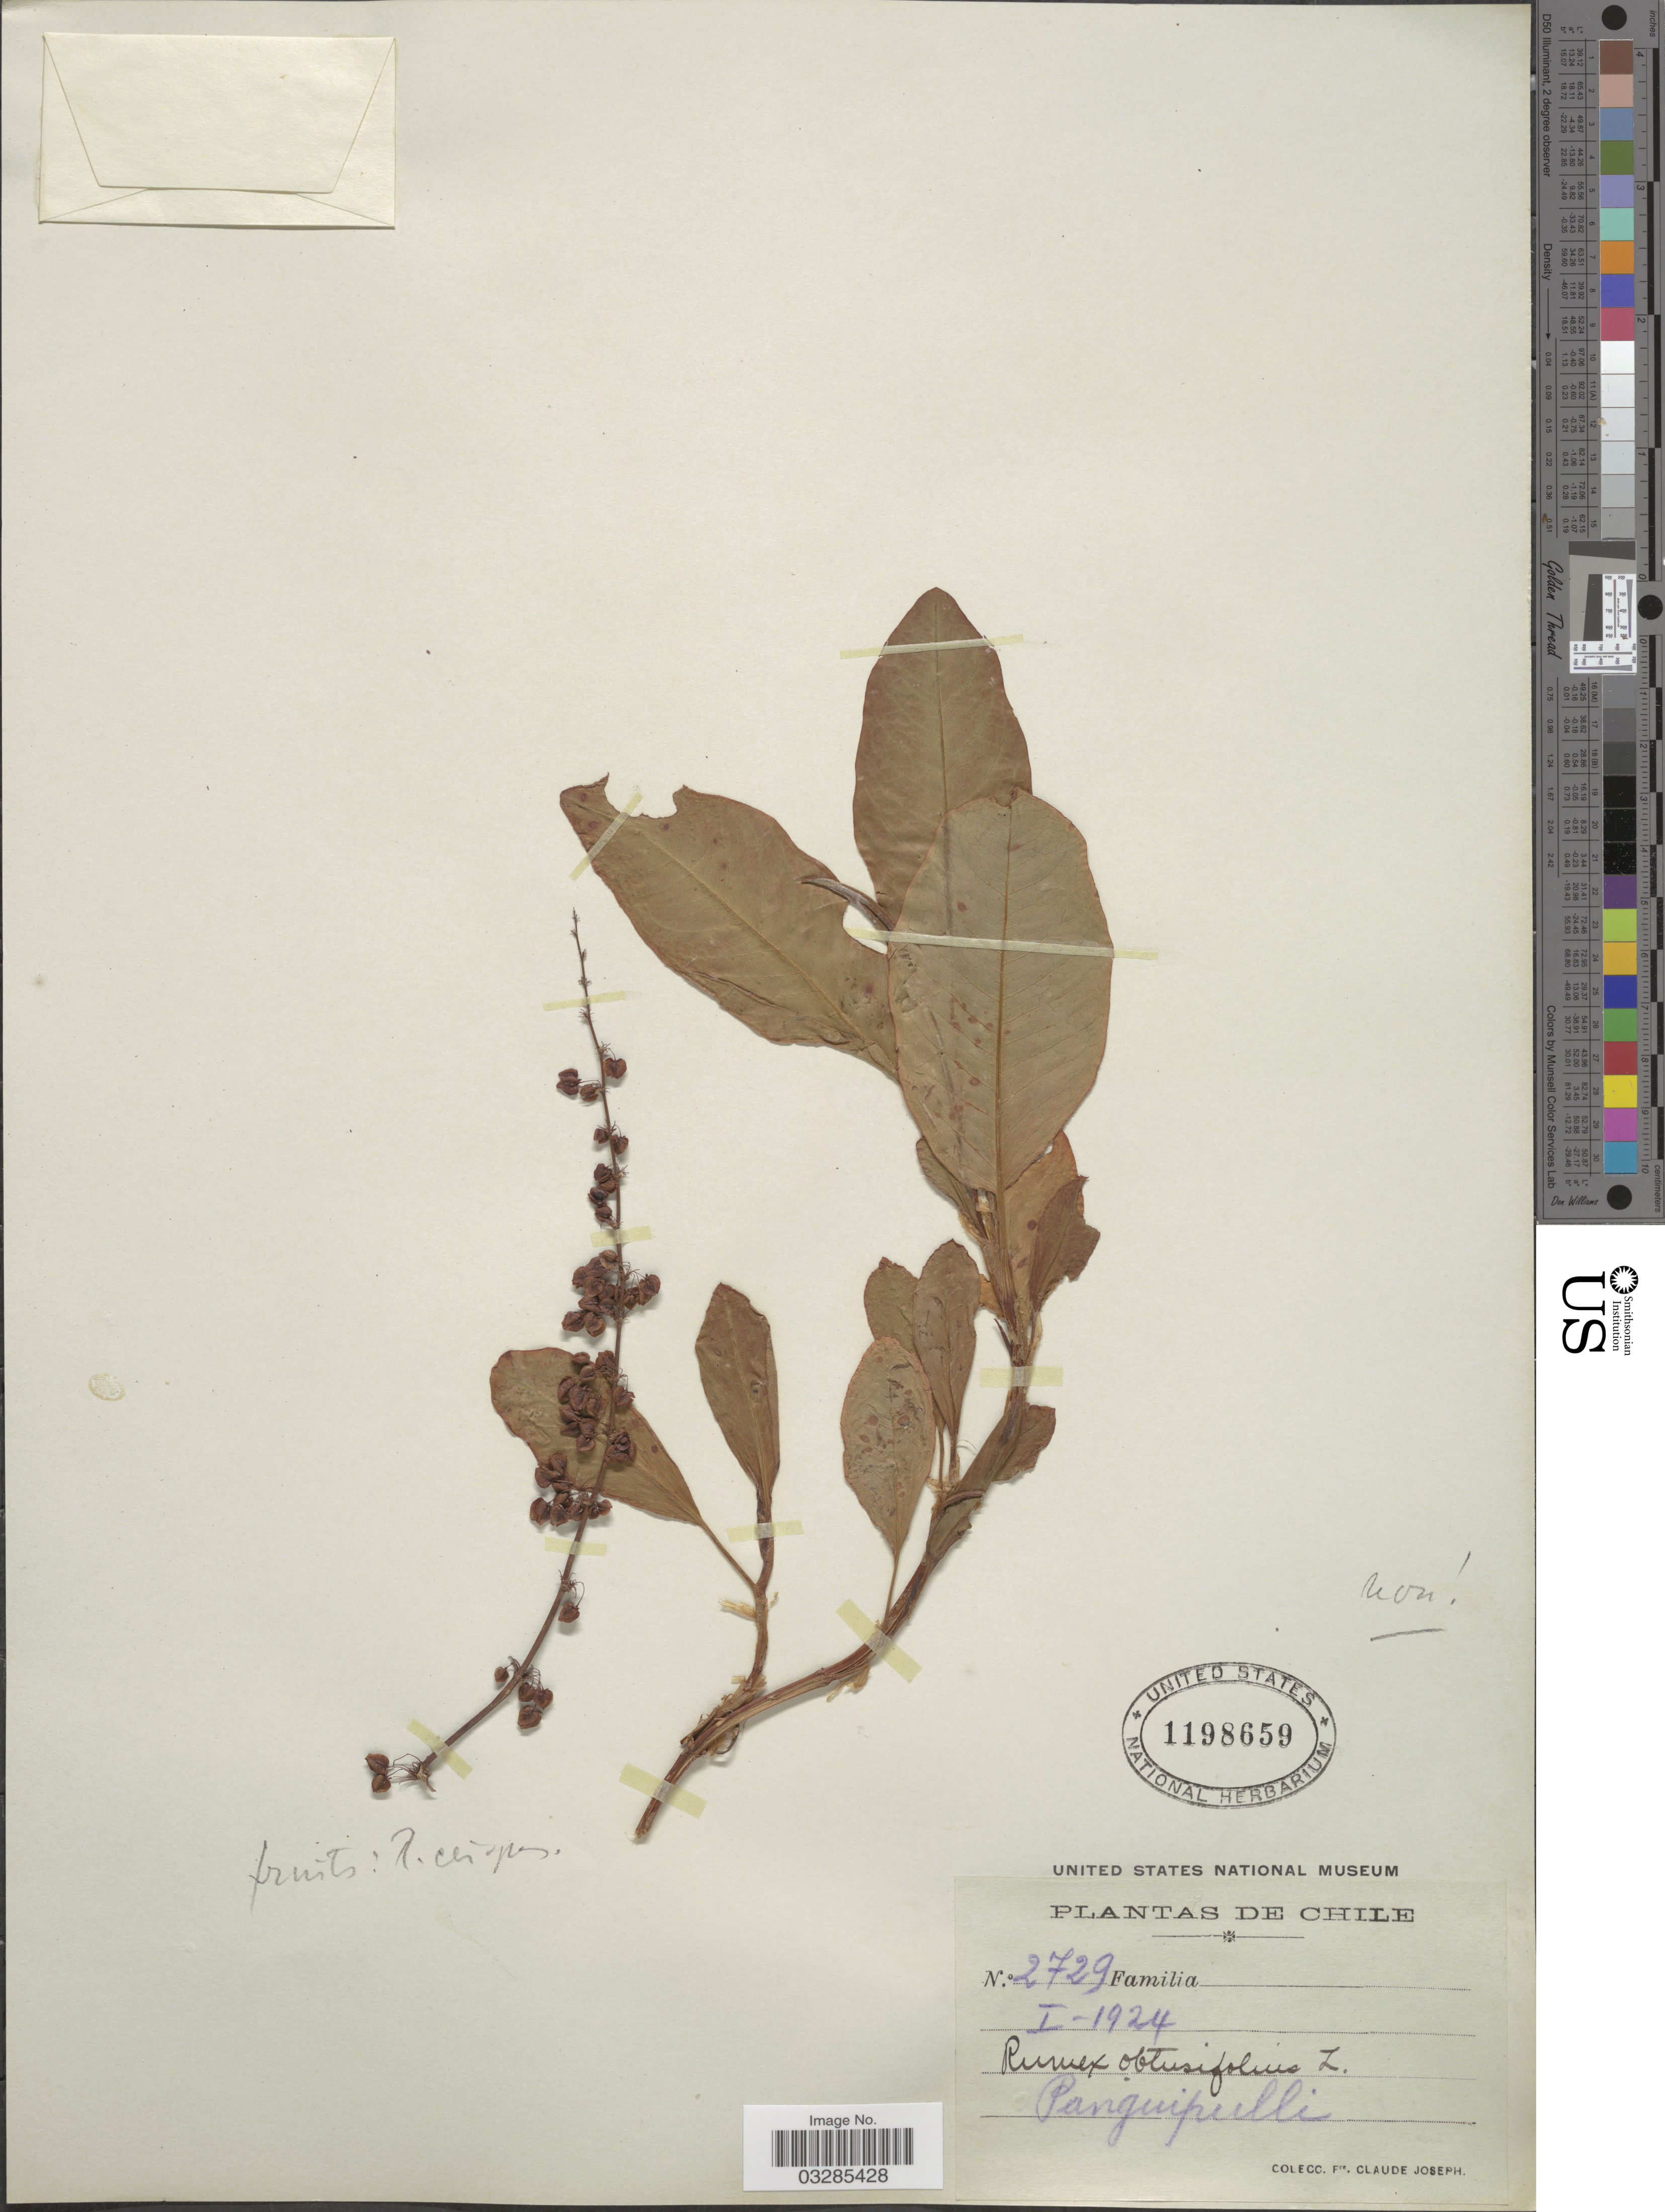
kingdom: Plantae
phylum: Tracheophyta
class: Magnoliopsida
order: Caryophyllales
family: Polygonaceae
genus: Rumex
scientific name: Rumex sp.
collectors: Bro. Claude-Joseph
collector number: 2729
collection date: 1924-01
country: Chile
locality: Panguipulli.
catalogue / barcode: US 1198659